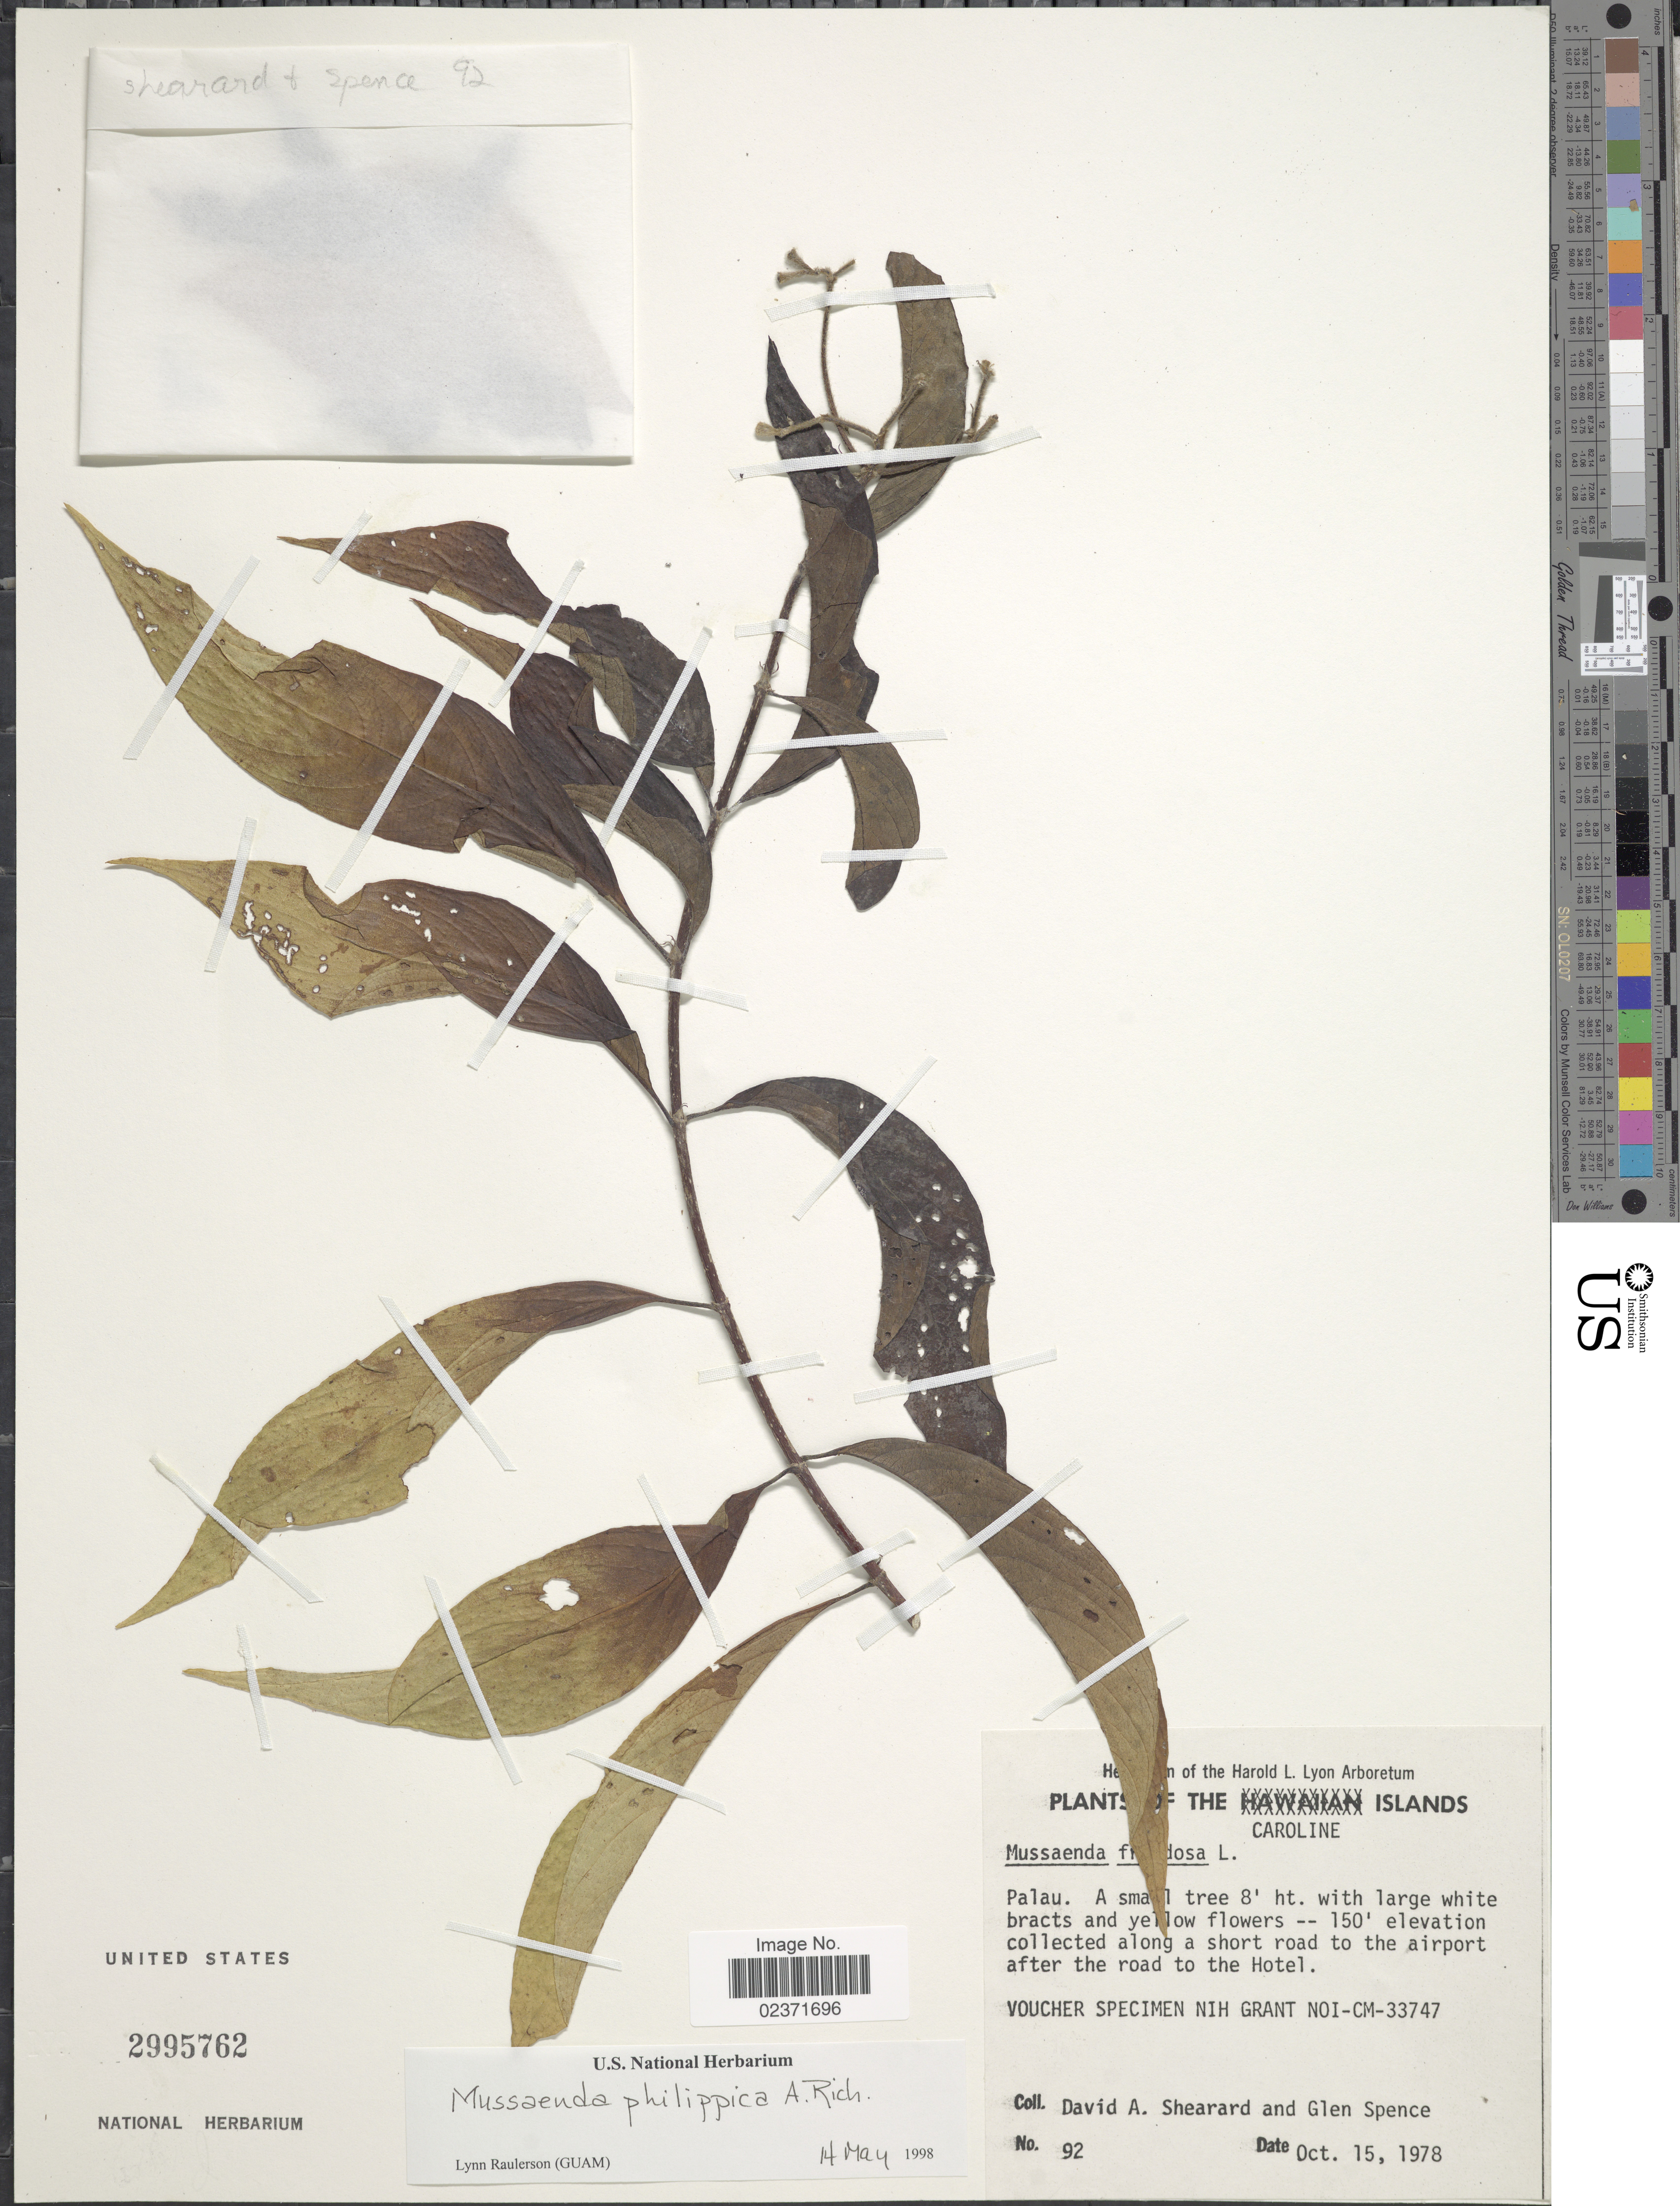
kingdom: Plantae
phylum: Tracheophyta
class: Magnoliopsida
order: Gentianales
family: Rubiaceae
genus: Mussaenda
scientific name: Mussaenda philippica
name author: A. Rich.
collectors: D. Shearard & G. Spence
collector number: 92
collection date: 1978-10-15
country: Palau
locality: The Caroline Islands. Palau. Along a short road to the airport after the road to the Hotel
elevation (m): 46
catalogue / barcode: US 2995762